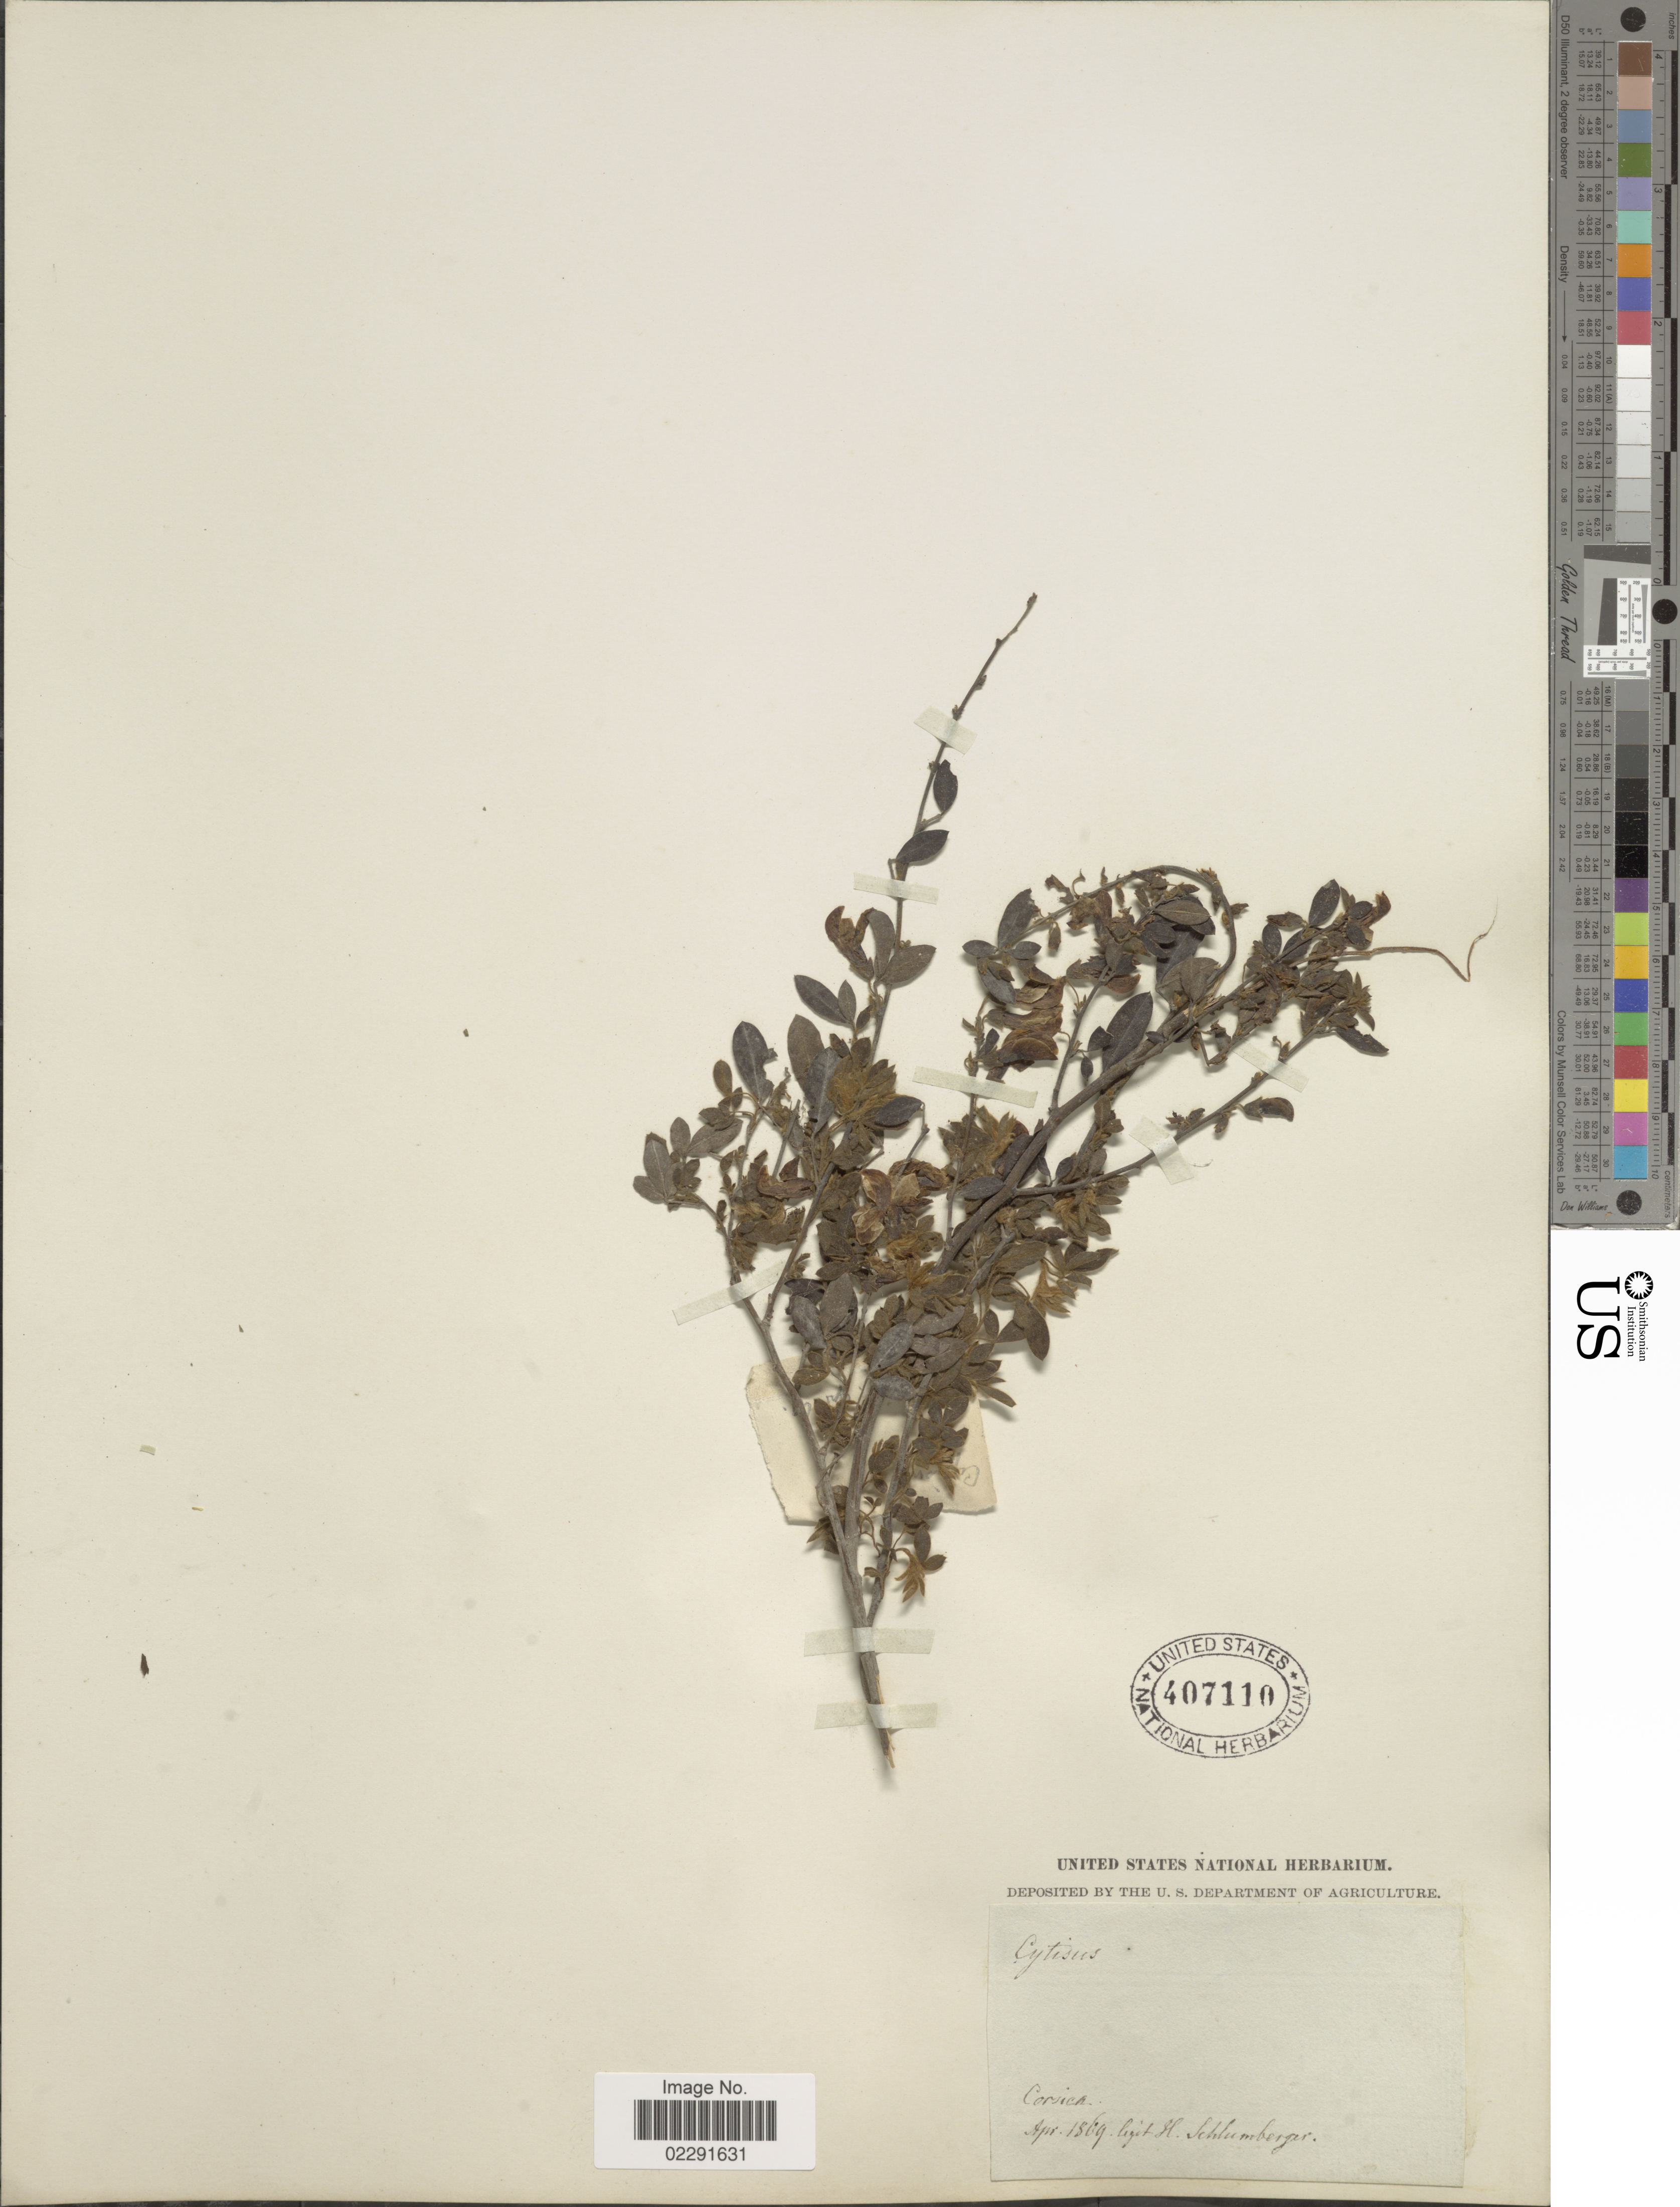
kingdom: Plantae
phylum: Tracheophyta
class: Magnoliopsida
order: Fabales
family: Fabaceae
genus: Cytisus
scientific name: Cytisus sp.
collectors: H. Schlumberger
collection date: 1869-04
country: France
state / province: Corsica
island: Corse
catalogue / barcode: US 407110